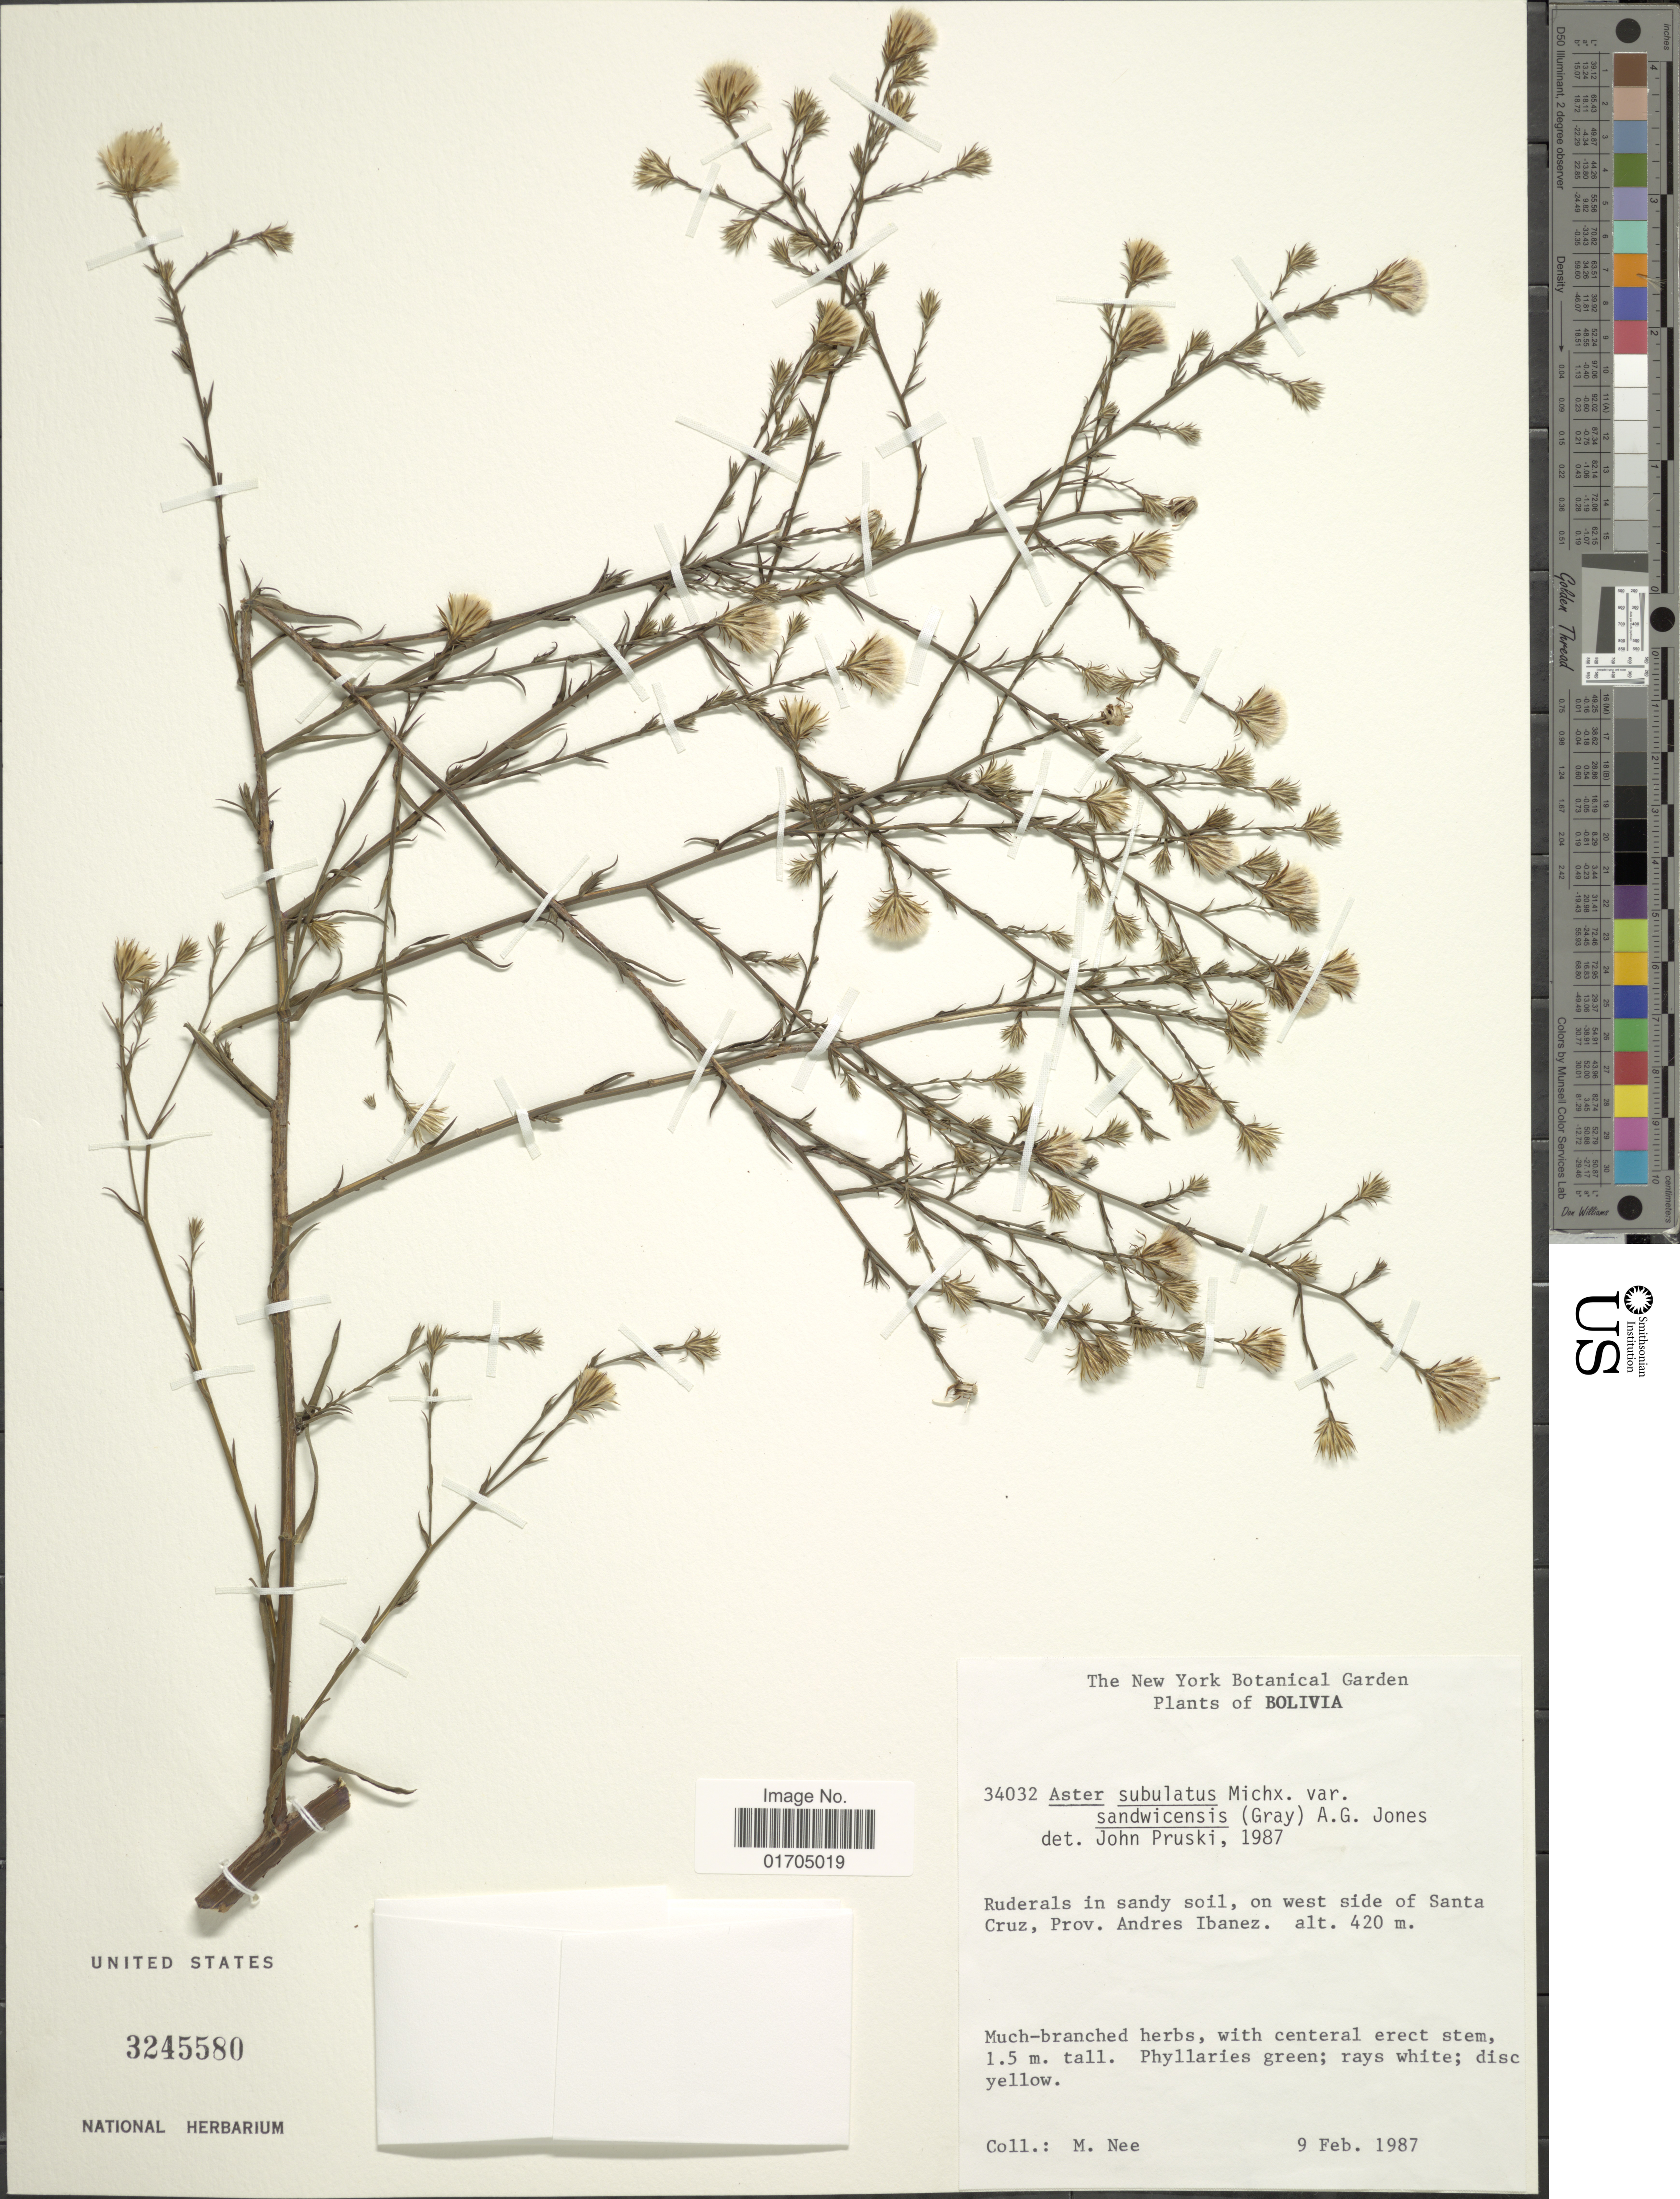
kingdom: Plantae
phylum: Tracheophyta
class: Magnoliopsida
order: Asterales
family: Asteraceae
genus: Symphyotrichum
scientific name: Symphyotrichum squamatum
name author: (Spreng.) G.L. Nesom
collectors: M. Nee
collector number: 34032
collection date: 1987-02-09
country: Bolivia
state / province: Santa Cruz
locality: Ruderals in sandy soil, on west side of Santa Cruz, Prov. Andres Ibanez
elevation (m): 420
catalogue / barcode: US 3245580